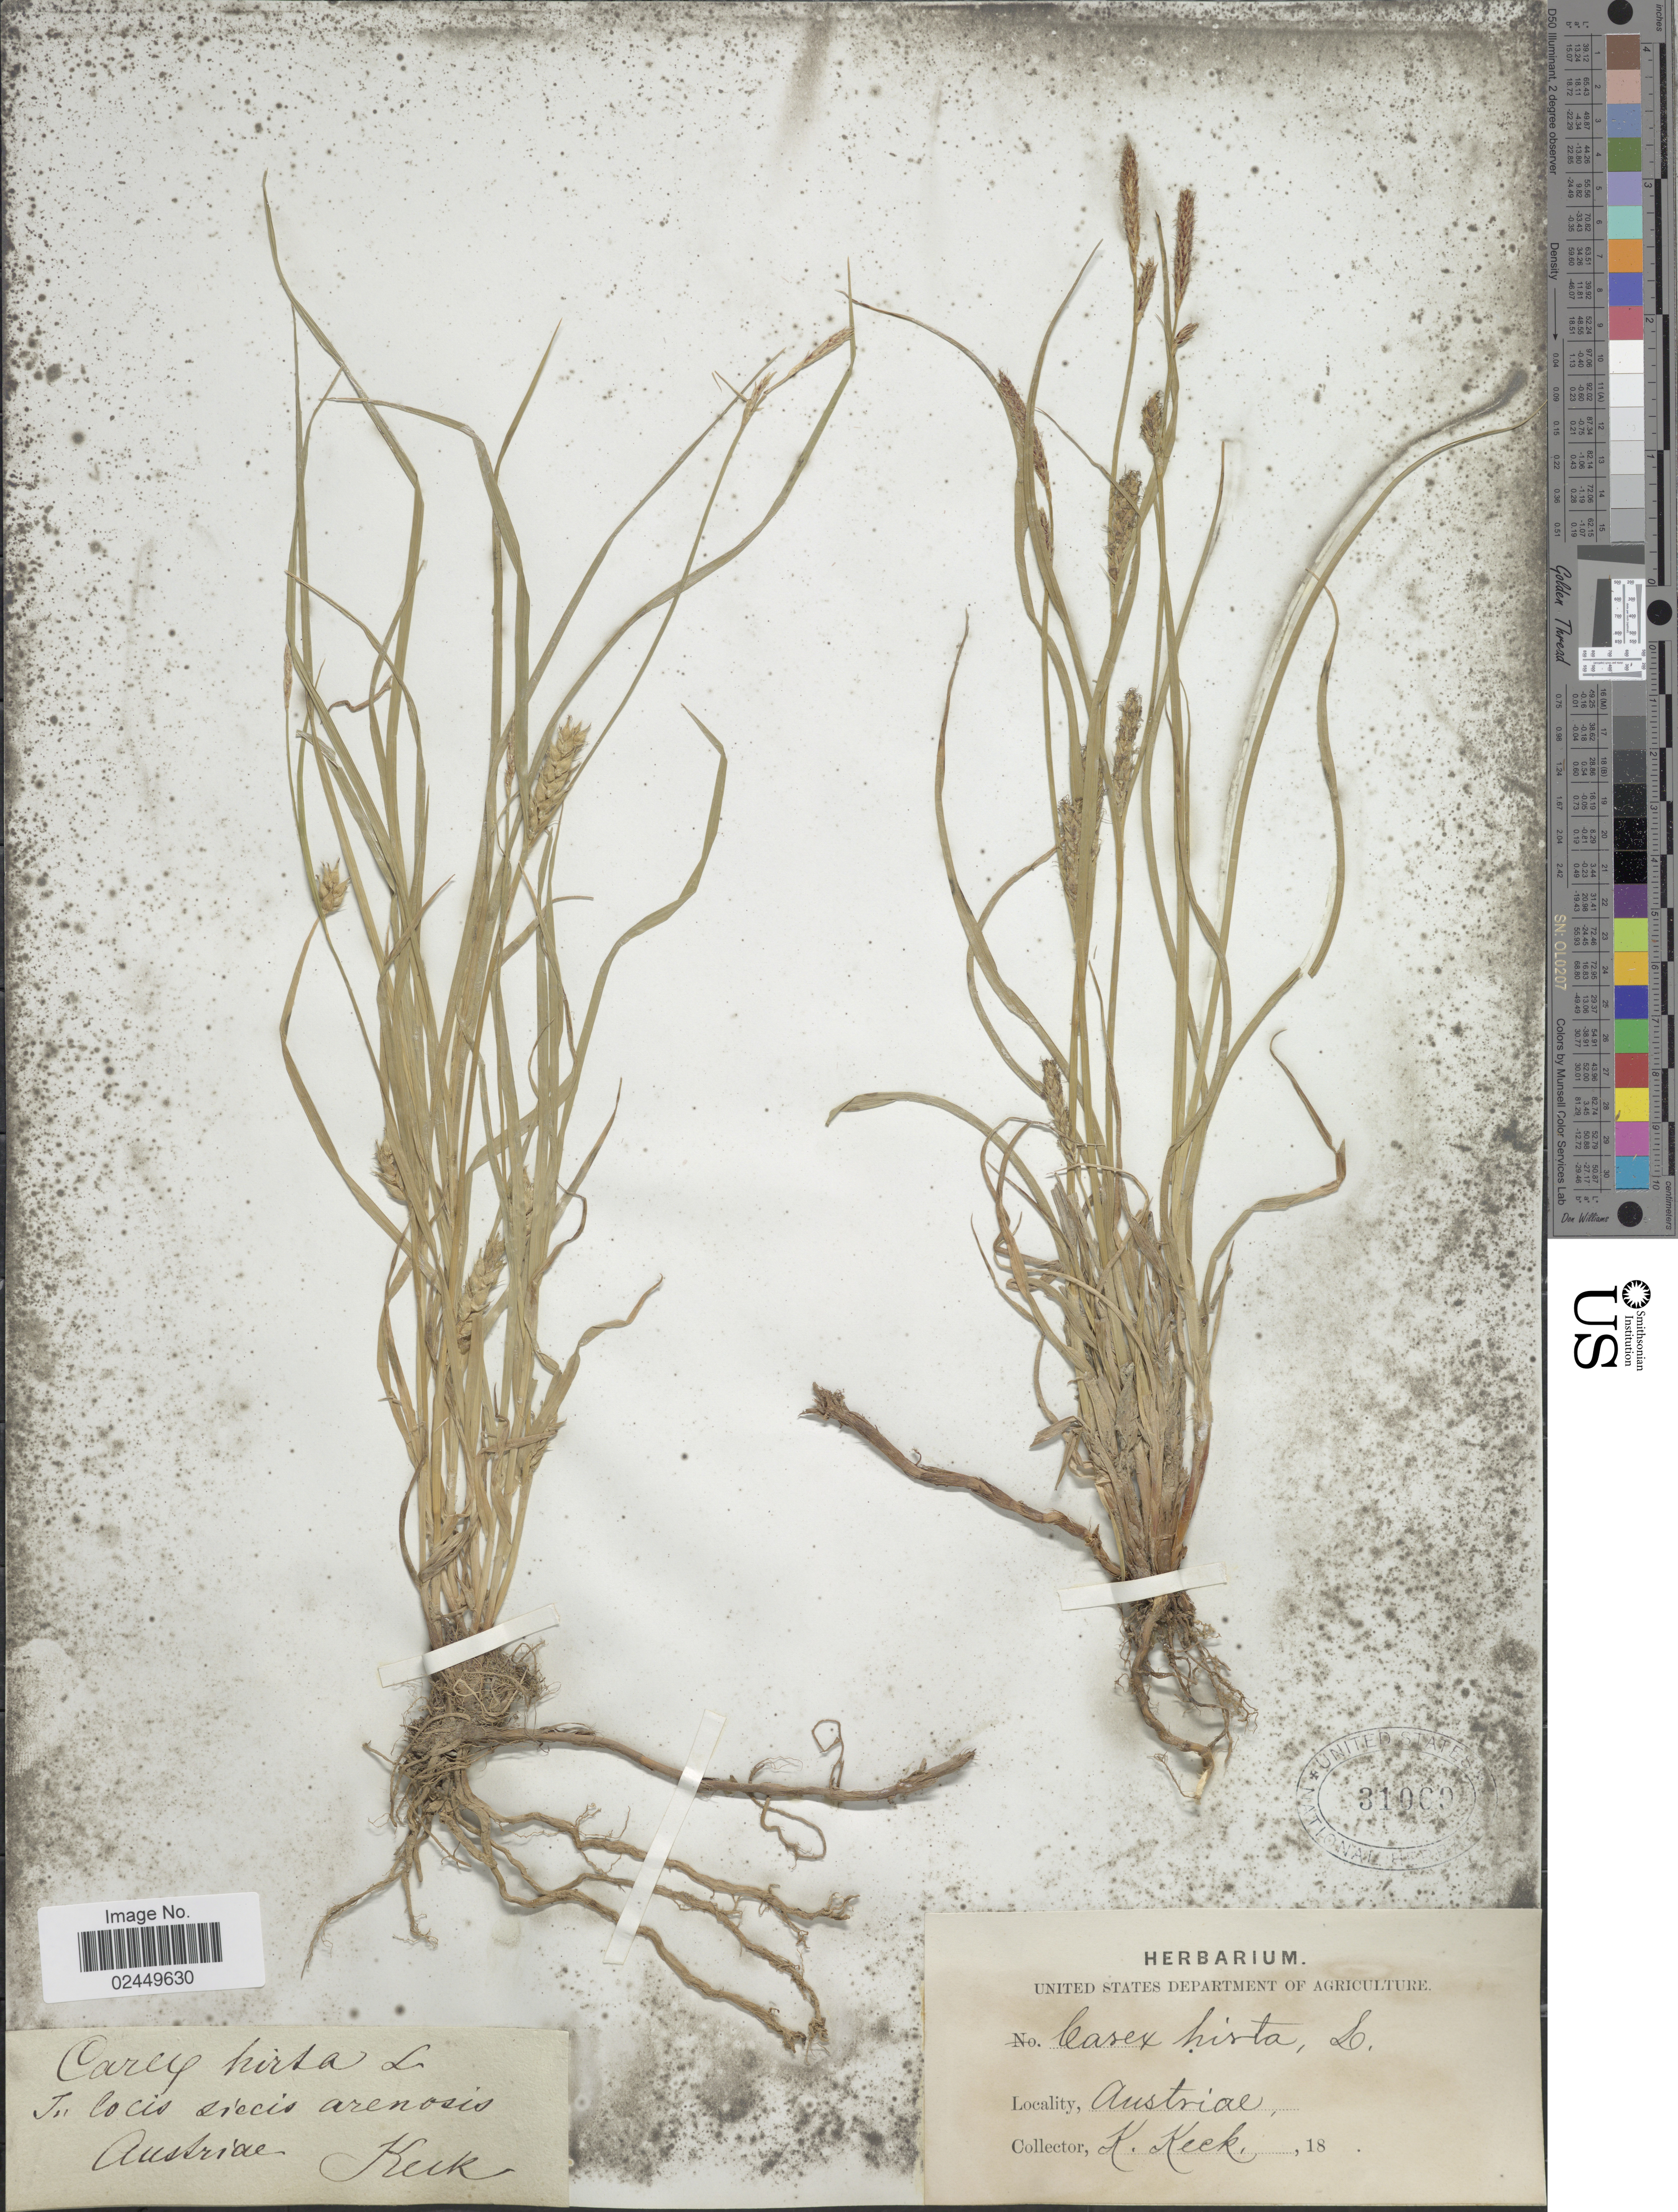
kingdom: Plantae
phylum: Tracheophyta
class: Liliopsida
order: Poales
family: Cyperaceae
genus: Carex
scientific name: Carex hirta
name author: L.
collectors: K. Keck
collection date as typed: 18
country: Austria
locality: Austriae. In Locis siccis arenosis.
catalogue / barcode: US 31069